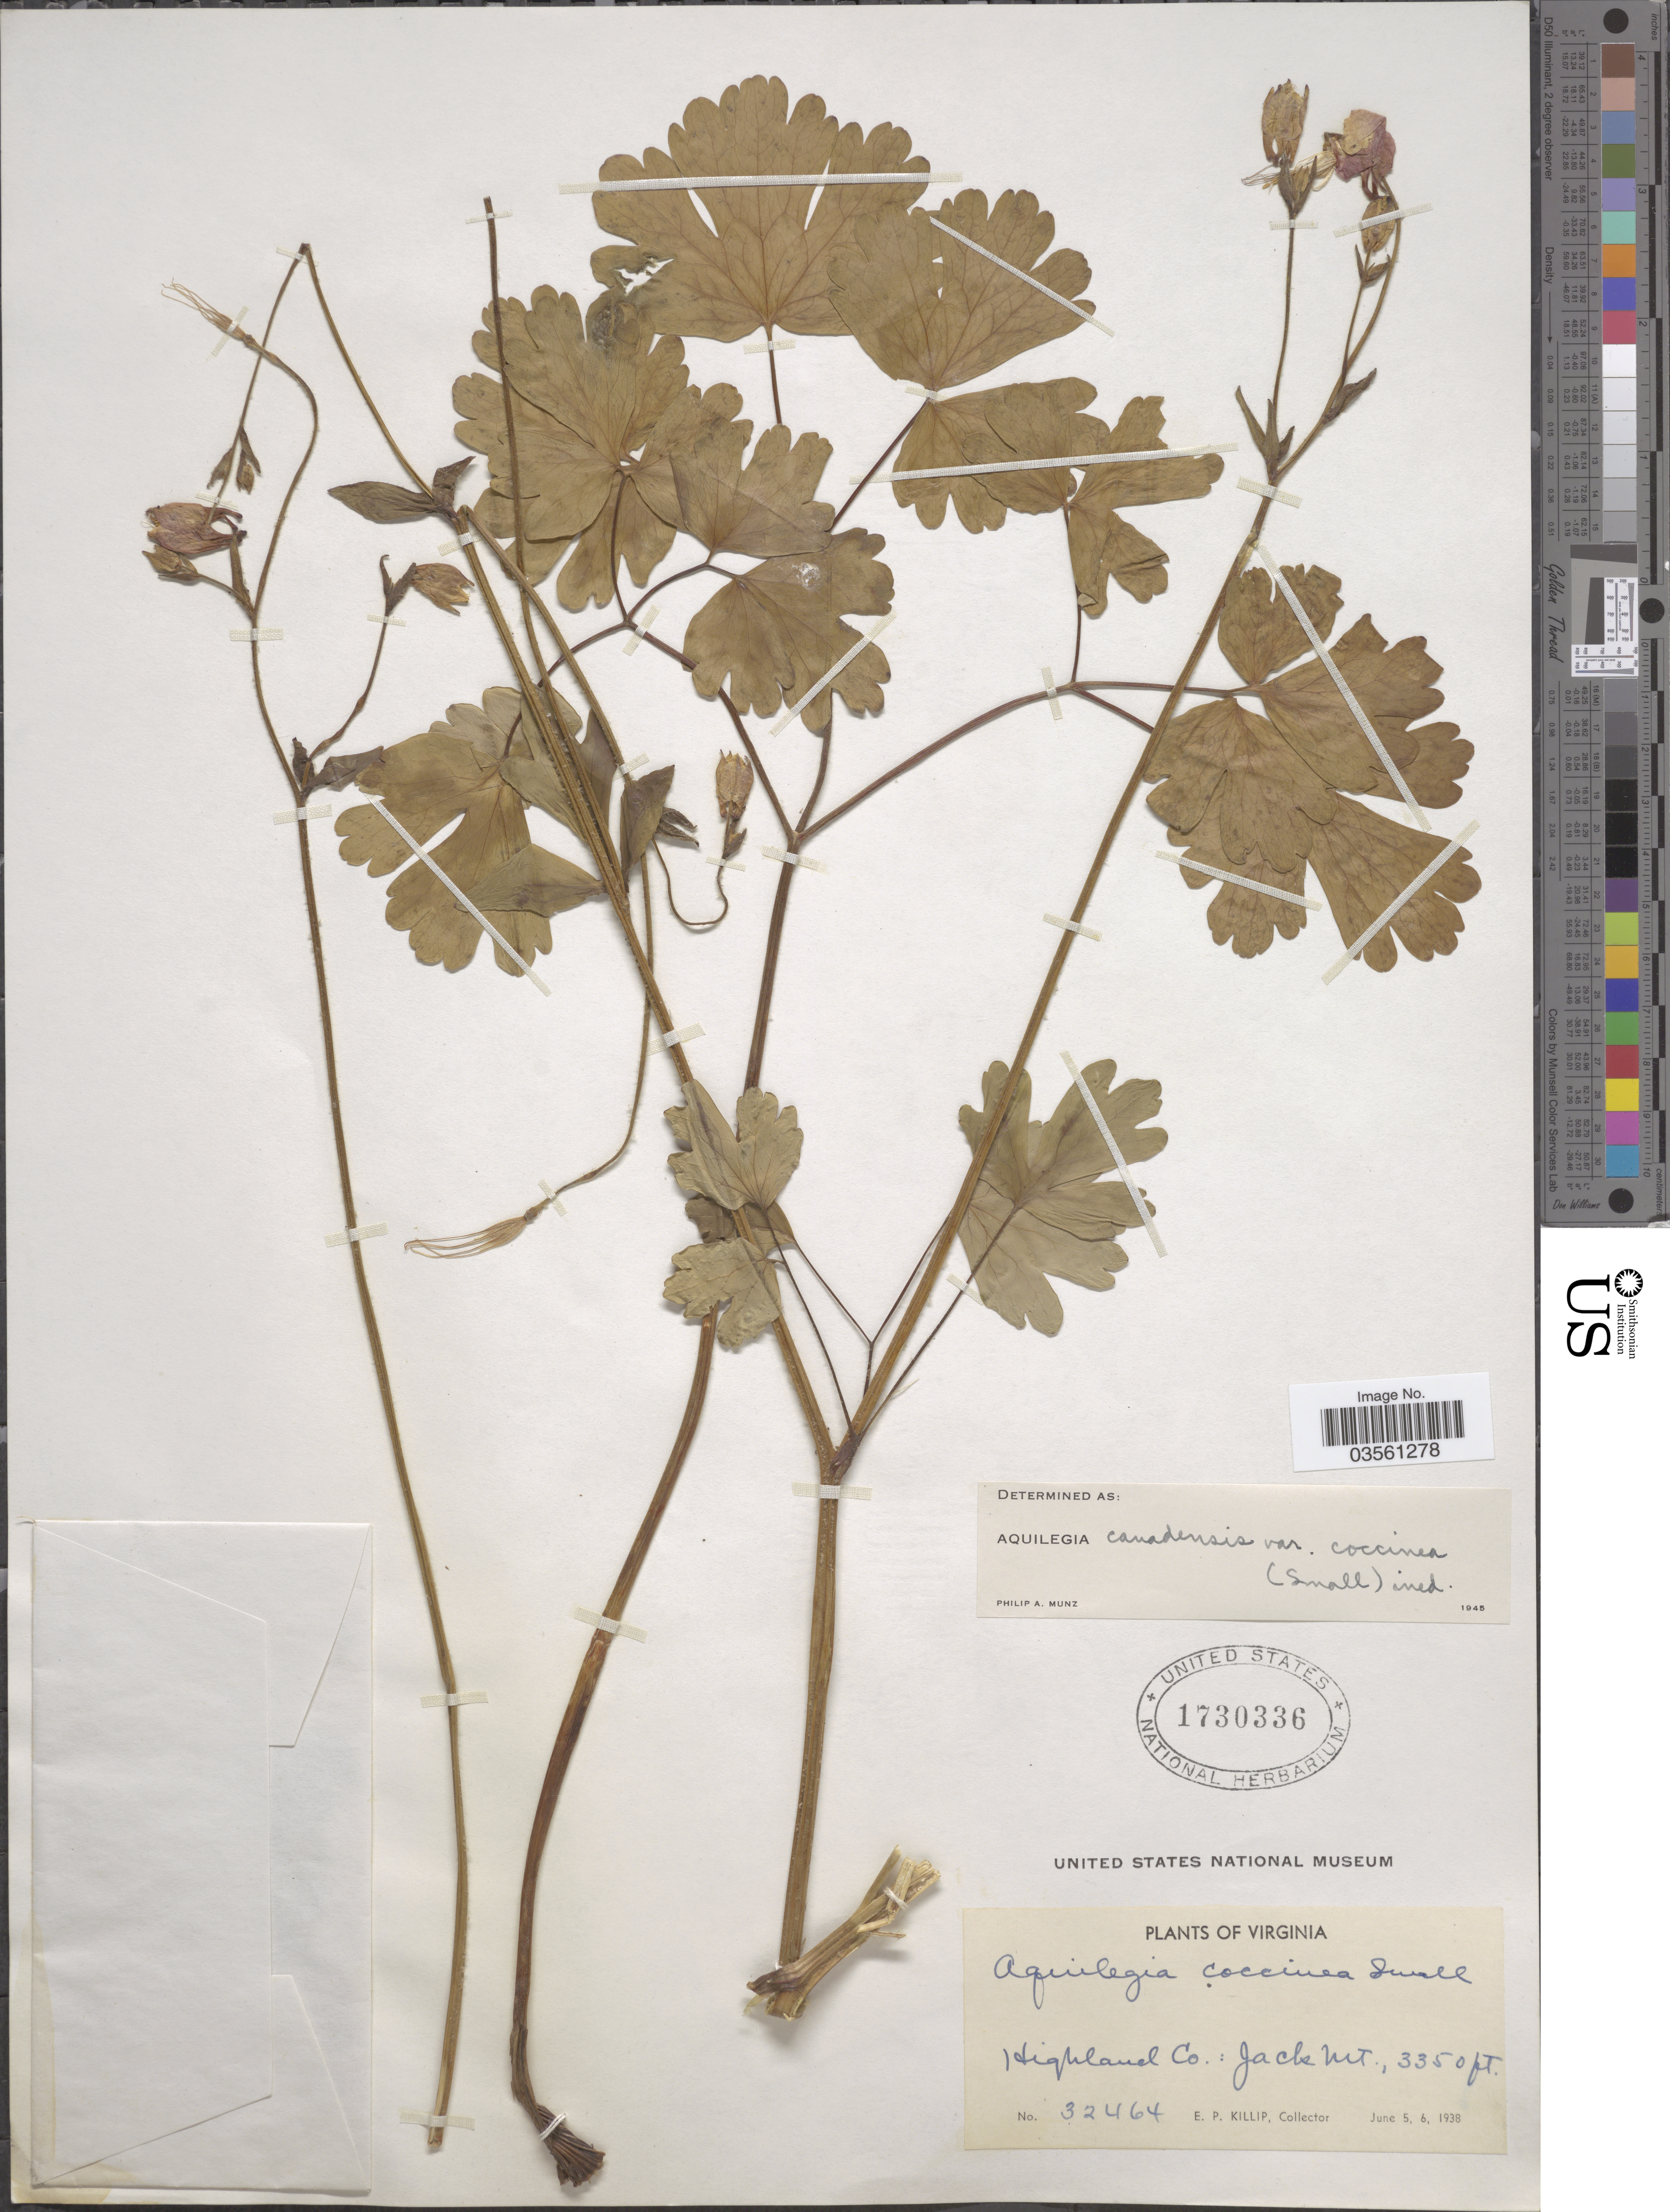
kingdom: Plantae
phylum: Tracheophyta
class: Magnoliopsida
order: Ranunculales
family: Ranunculaceae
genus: Aquilegia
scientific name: Aquilegia canadensis var. coccinea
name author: (Small) Munz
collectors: E. P. Killip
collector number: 32464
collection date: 1938-06-05/1938-06-06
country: United States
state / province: Virginia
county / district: Highland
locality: Jack Mt.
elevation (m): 1021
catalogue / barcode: US 1730336